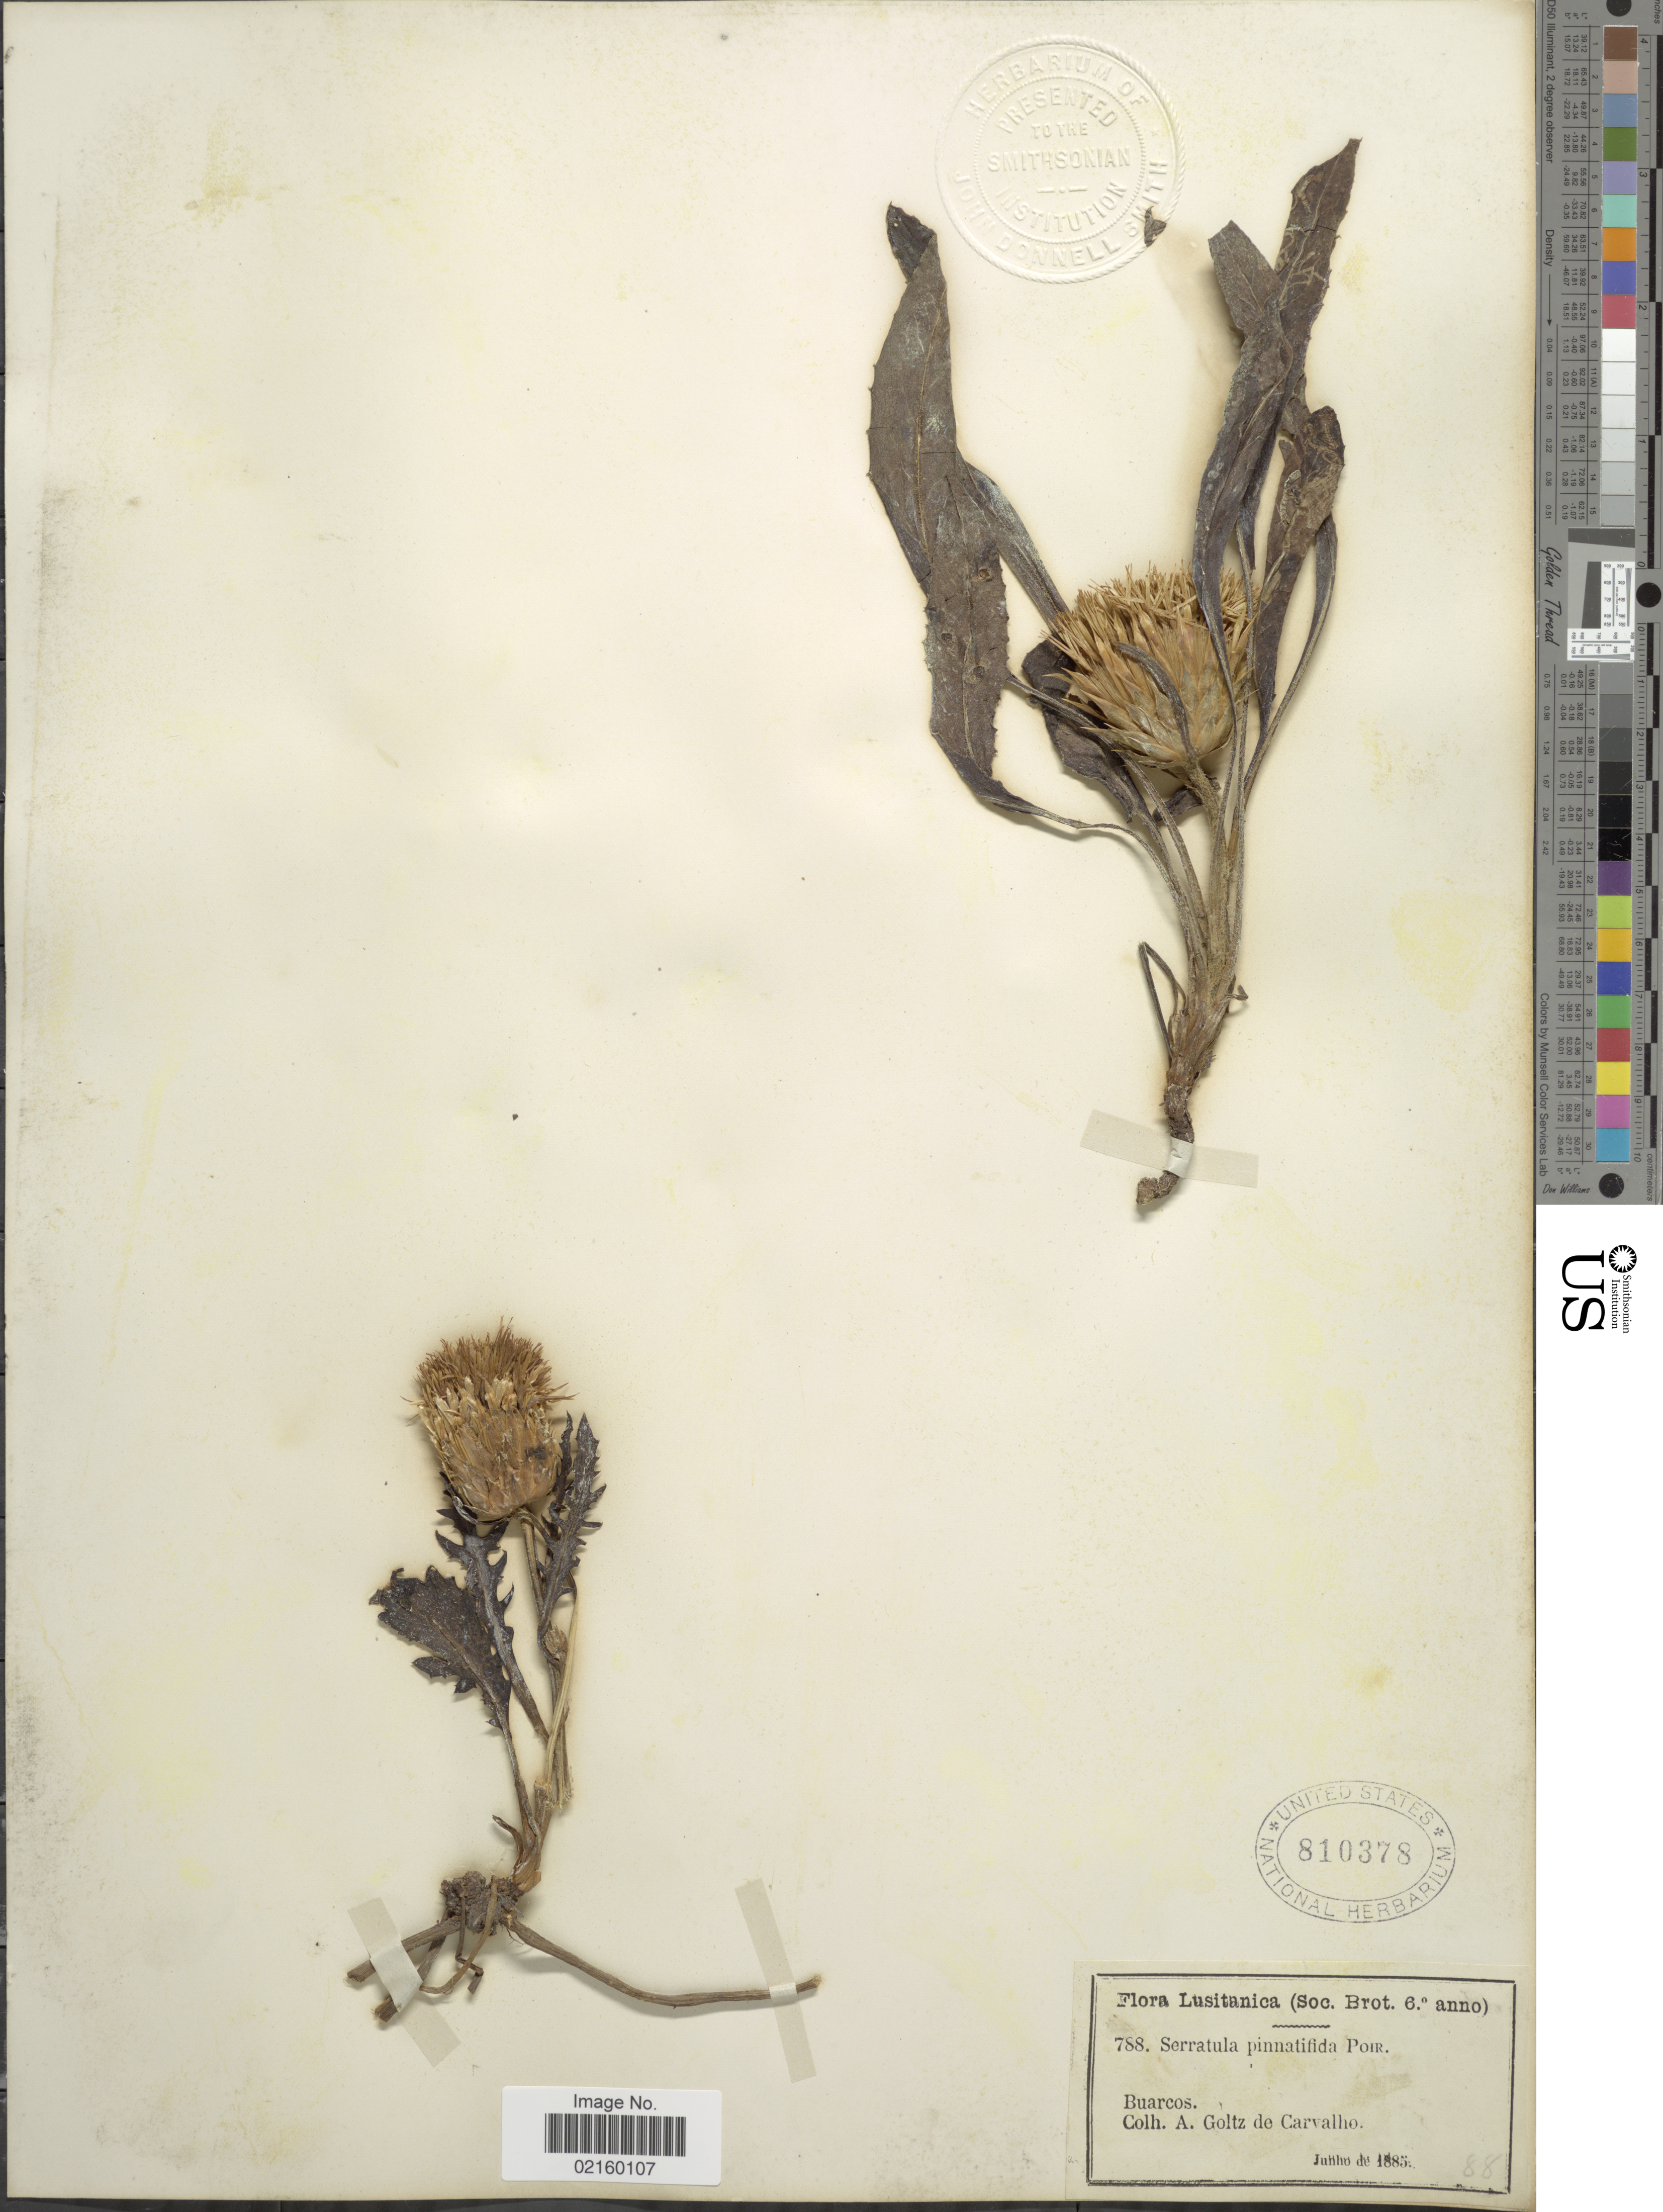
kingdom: Plantae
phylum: Tracheophyta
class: Magnoliopsida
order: Asterales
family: Asteraceae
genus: Klasea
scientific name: Klasea pinnatifida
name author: (Cav.) Talavera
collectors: A. G. Carvalho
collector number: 788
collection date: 1885-06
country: Portugal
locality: Lusitanica, Buarcos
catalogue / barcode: US 810378